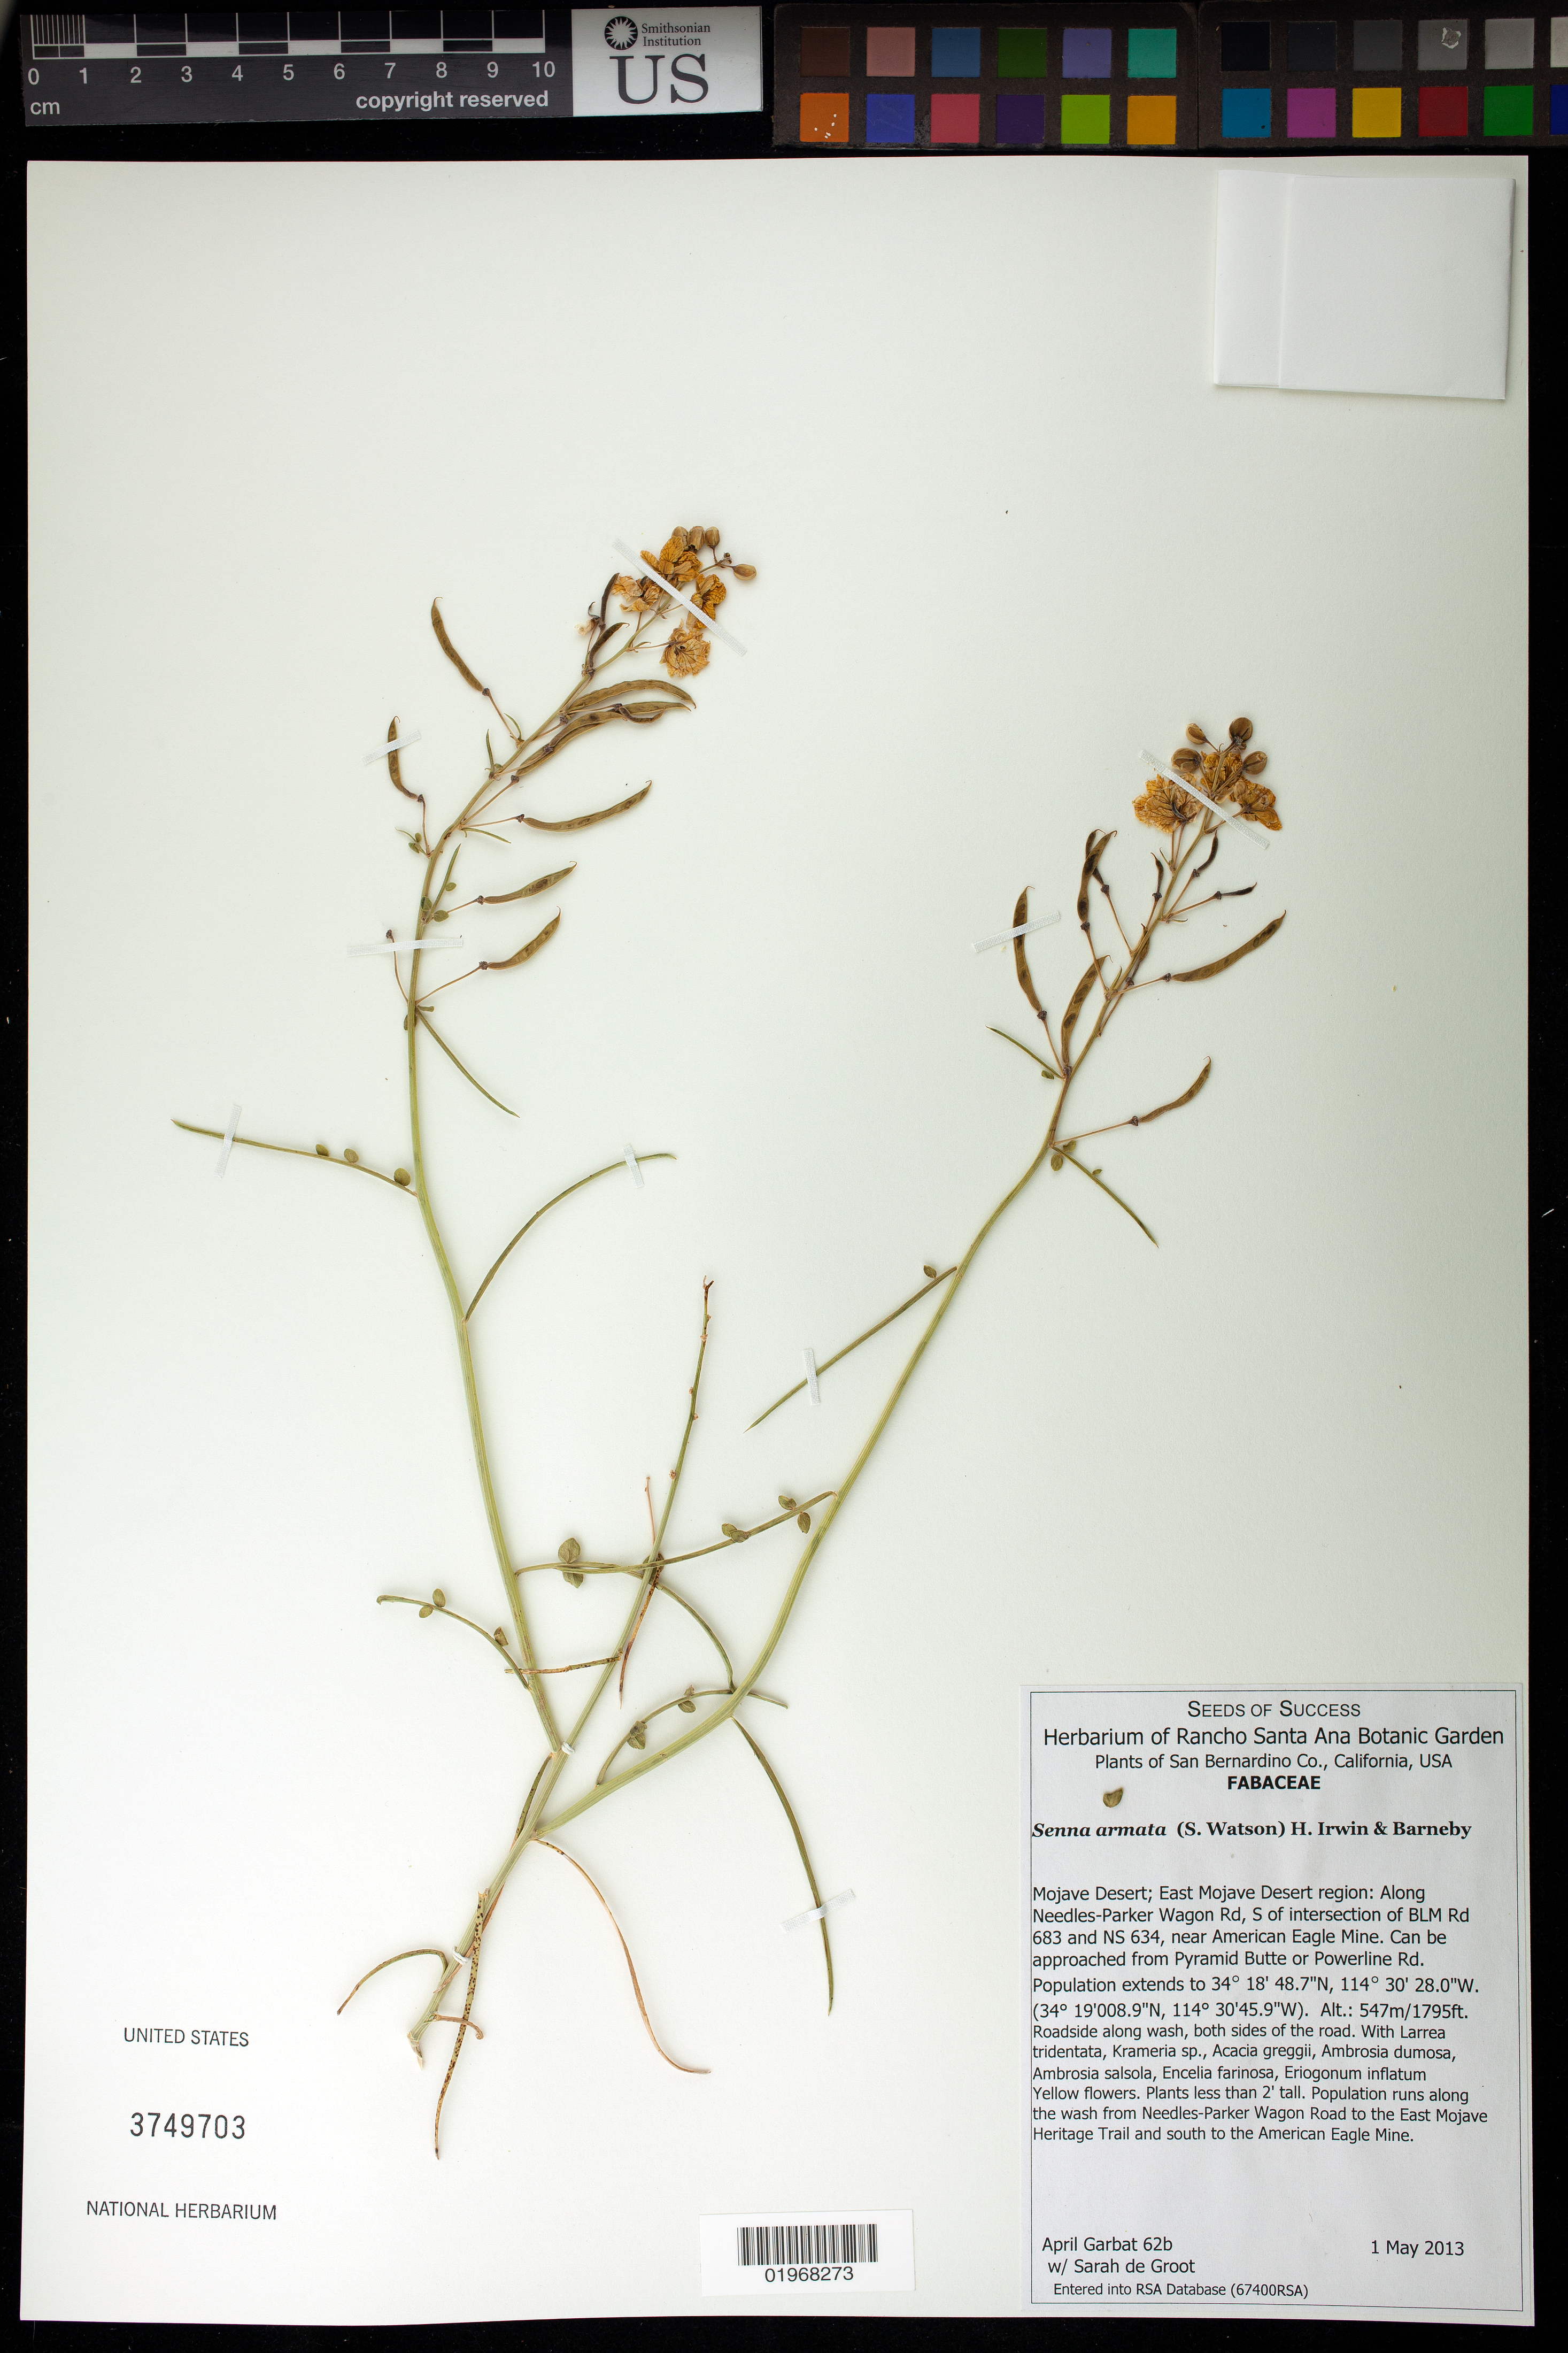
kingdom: Plantae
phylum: Tracheophyta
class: Magnoliopsida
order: Fabales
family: Fabaceae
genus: Senna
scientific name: Senna armata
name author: (S. Watson) H.S. Irwin & Barneby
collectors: A. Garbat & S. De Groot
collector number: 62 b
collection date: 2013-05-01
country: United States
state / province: California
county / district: San Bernardino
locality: Along Needles-Parker Wagon Rd, S of intersection BLM Rd 683 and NS 634, near American Eagle Mine.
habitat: Roadside along wash. With Larrea tridentata, Krameria sp., Acacia gregii, ect.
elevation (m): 547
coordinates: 34 18 48.7 N, 114 30 28.0 W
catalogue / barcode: US 3749703